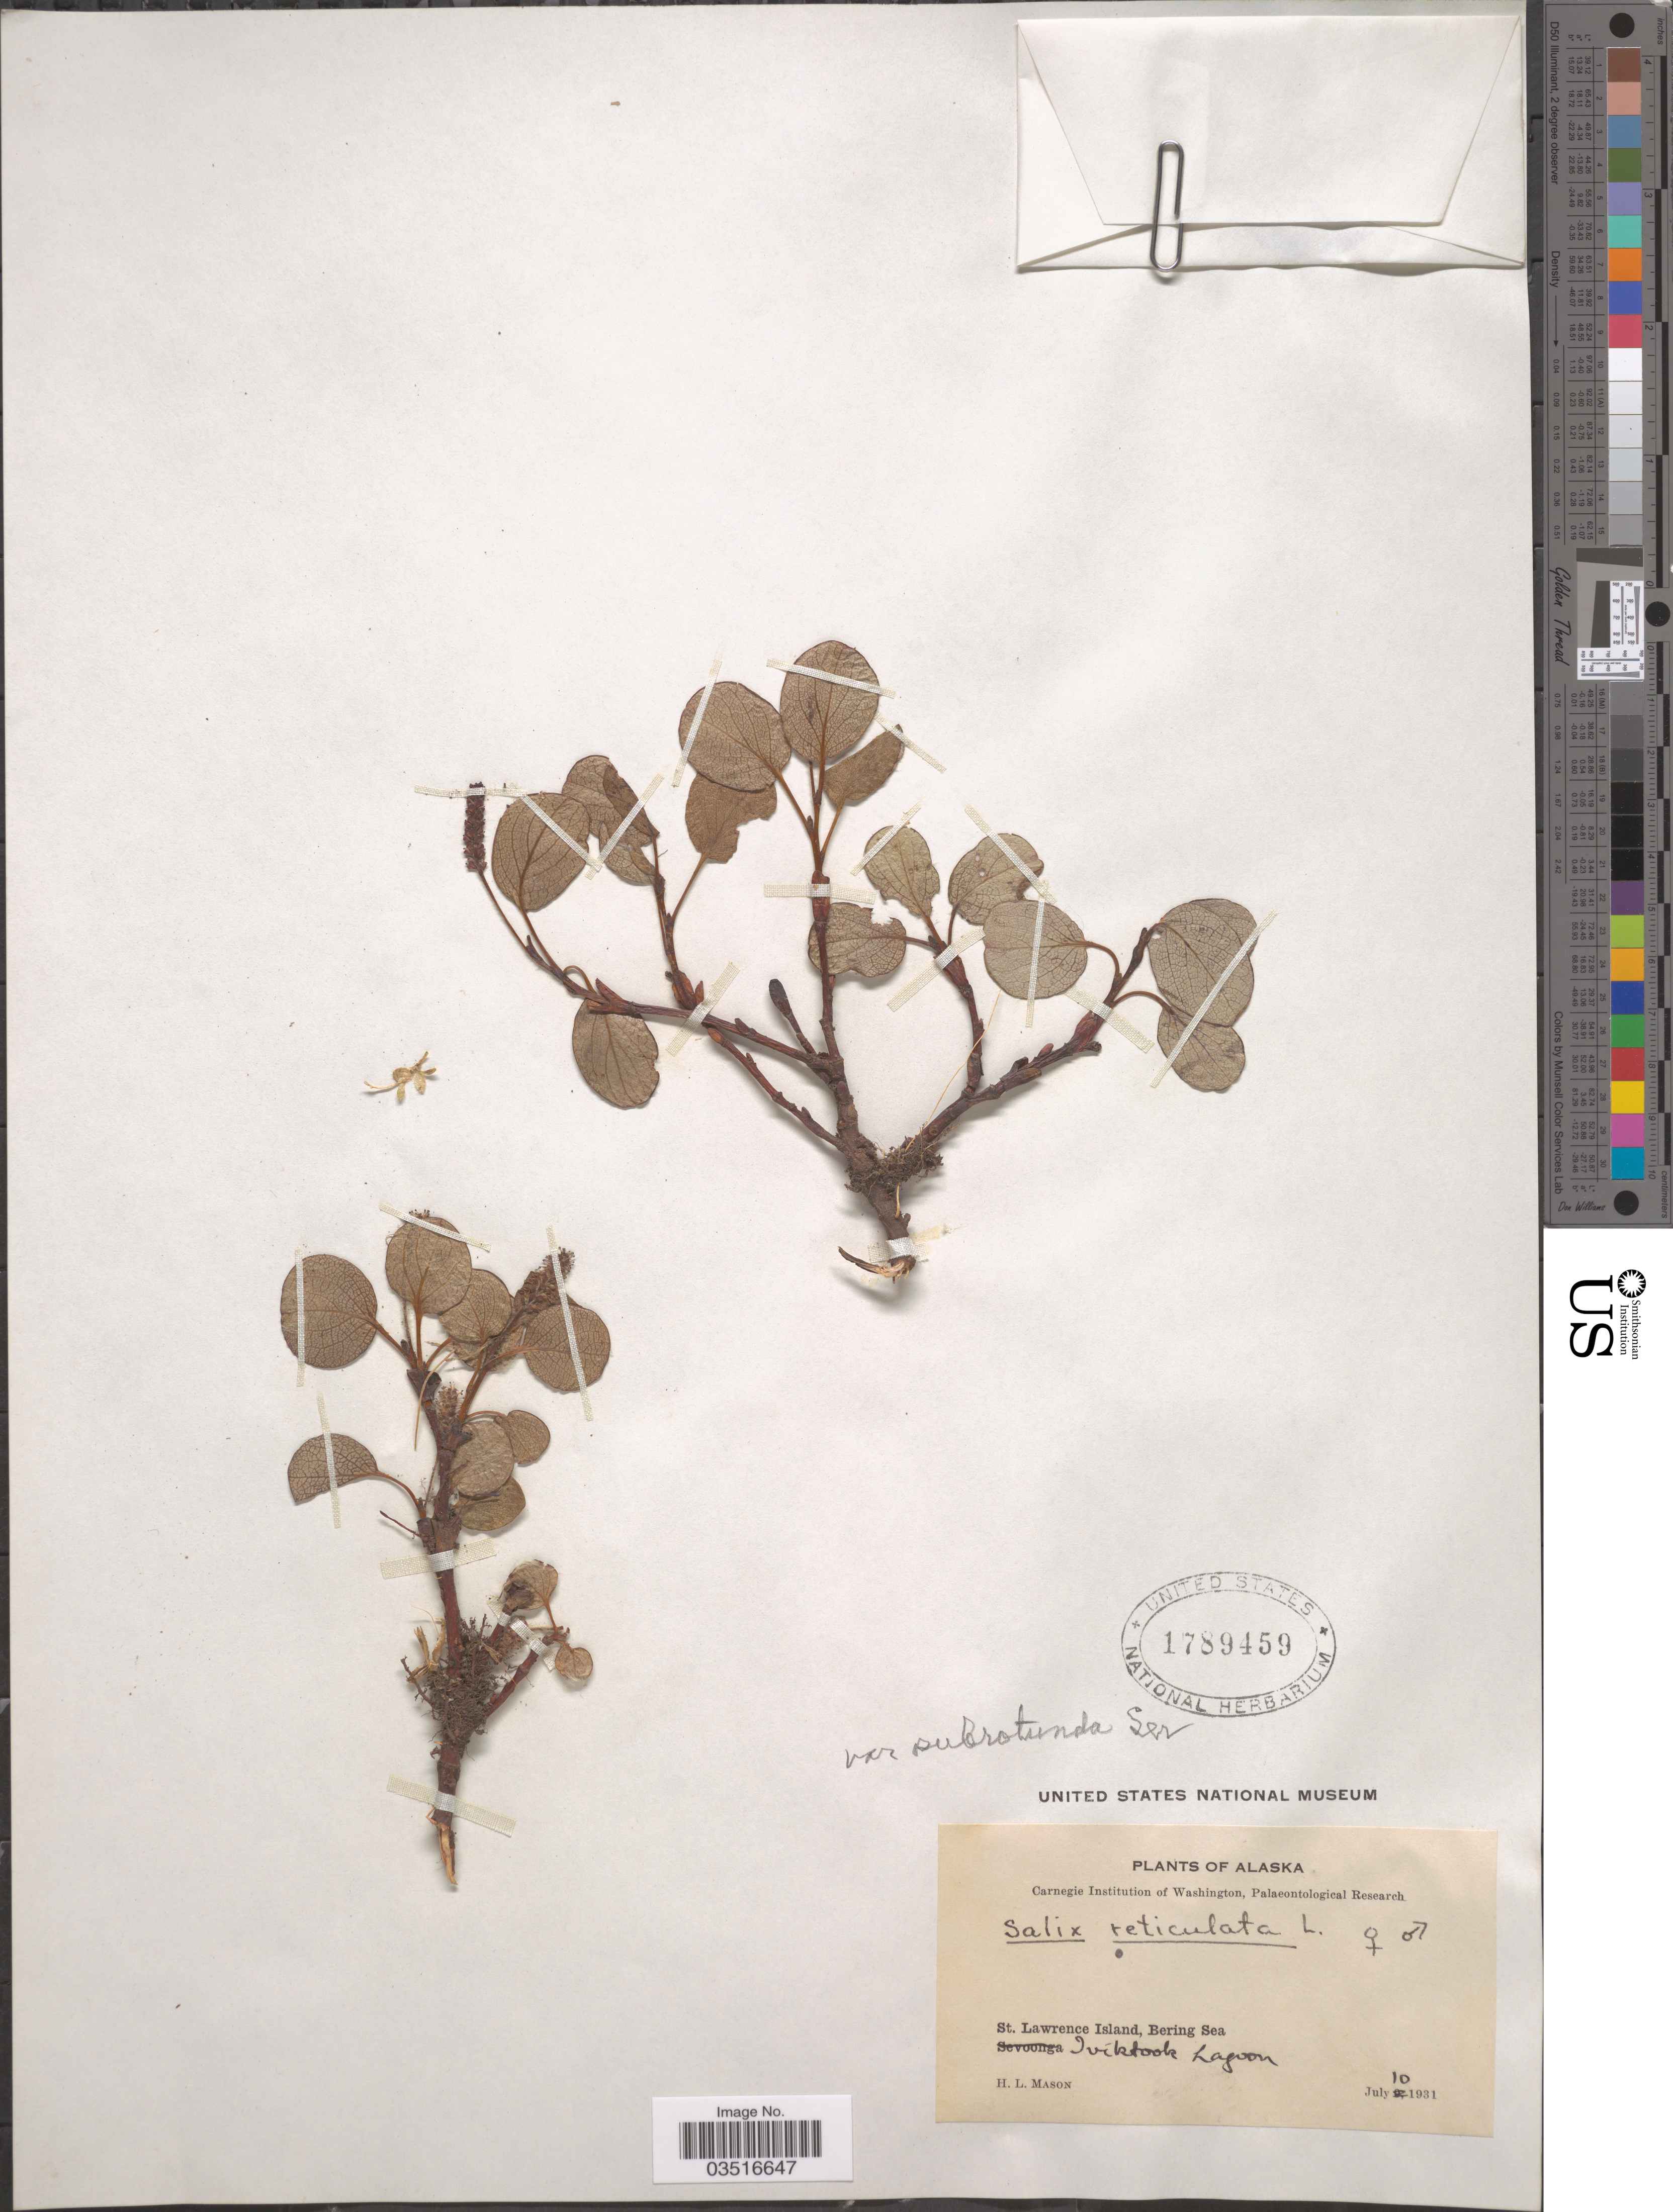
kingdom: Plantae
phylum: Tracheophyta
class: Magnoliopsida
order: Malpighiales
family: Salicaceae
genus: Salix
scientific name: Salix reticulata var. subrotunda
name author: Ser.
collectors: H. L. Mason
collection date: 1931-07-10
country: United States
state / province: Alaska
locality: St. Lawrence Island, Bering Sea. Iviktook Lagoon.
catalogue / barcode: US 1789459